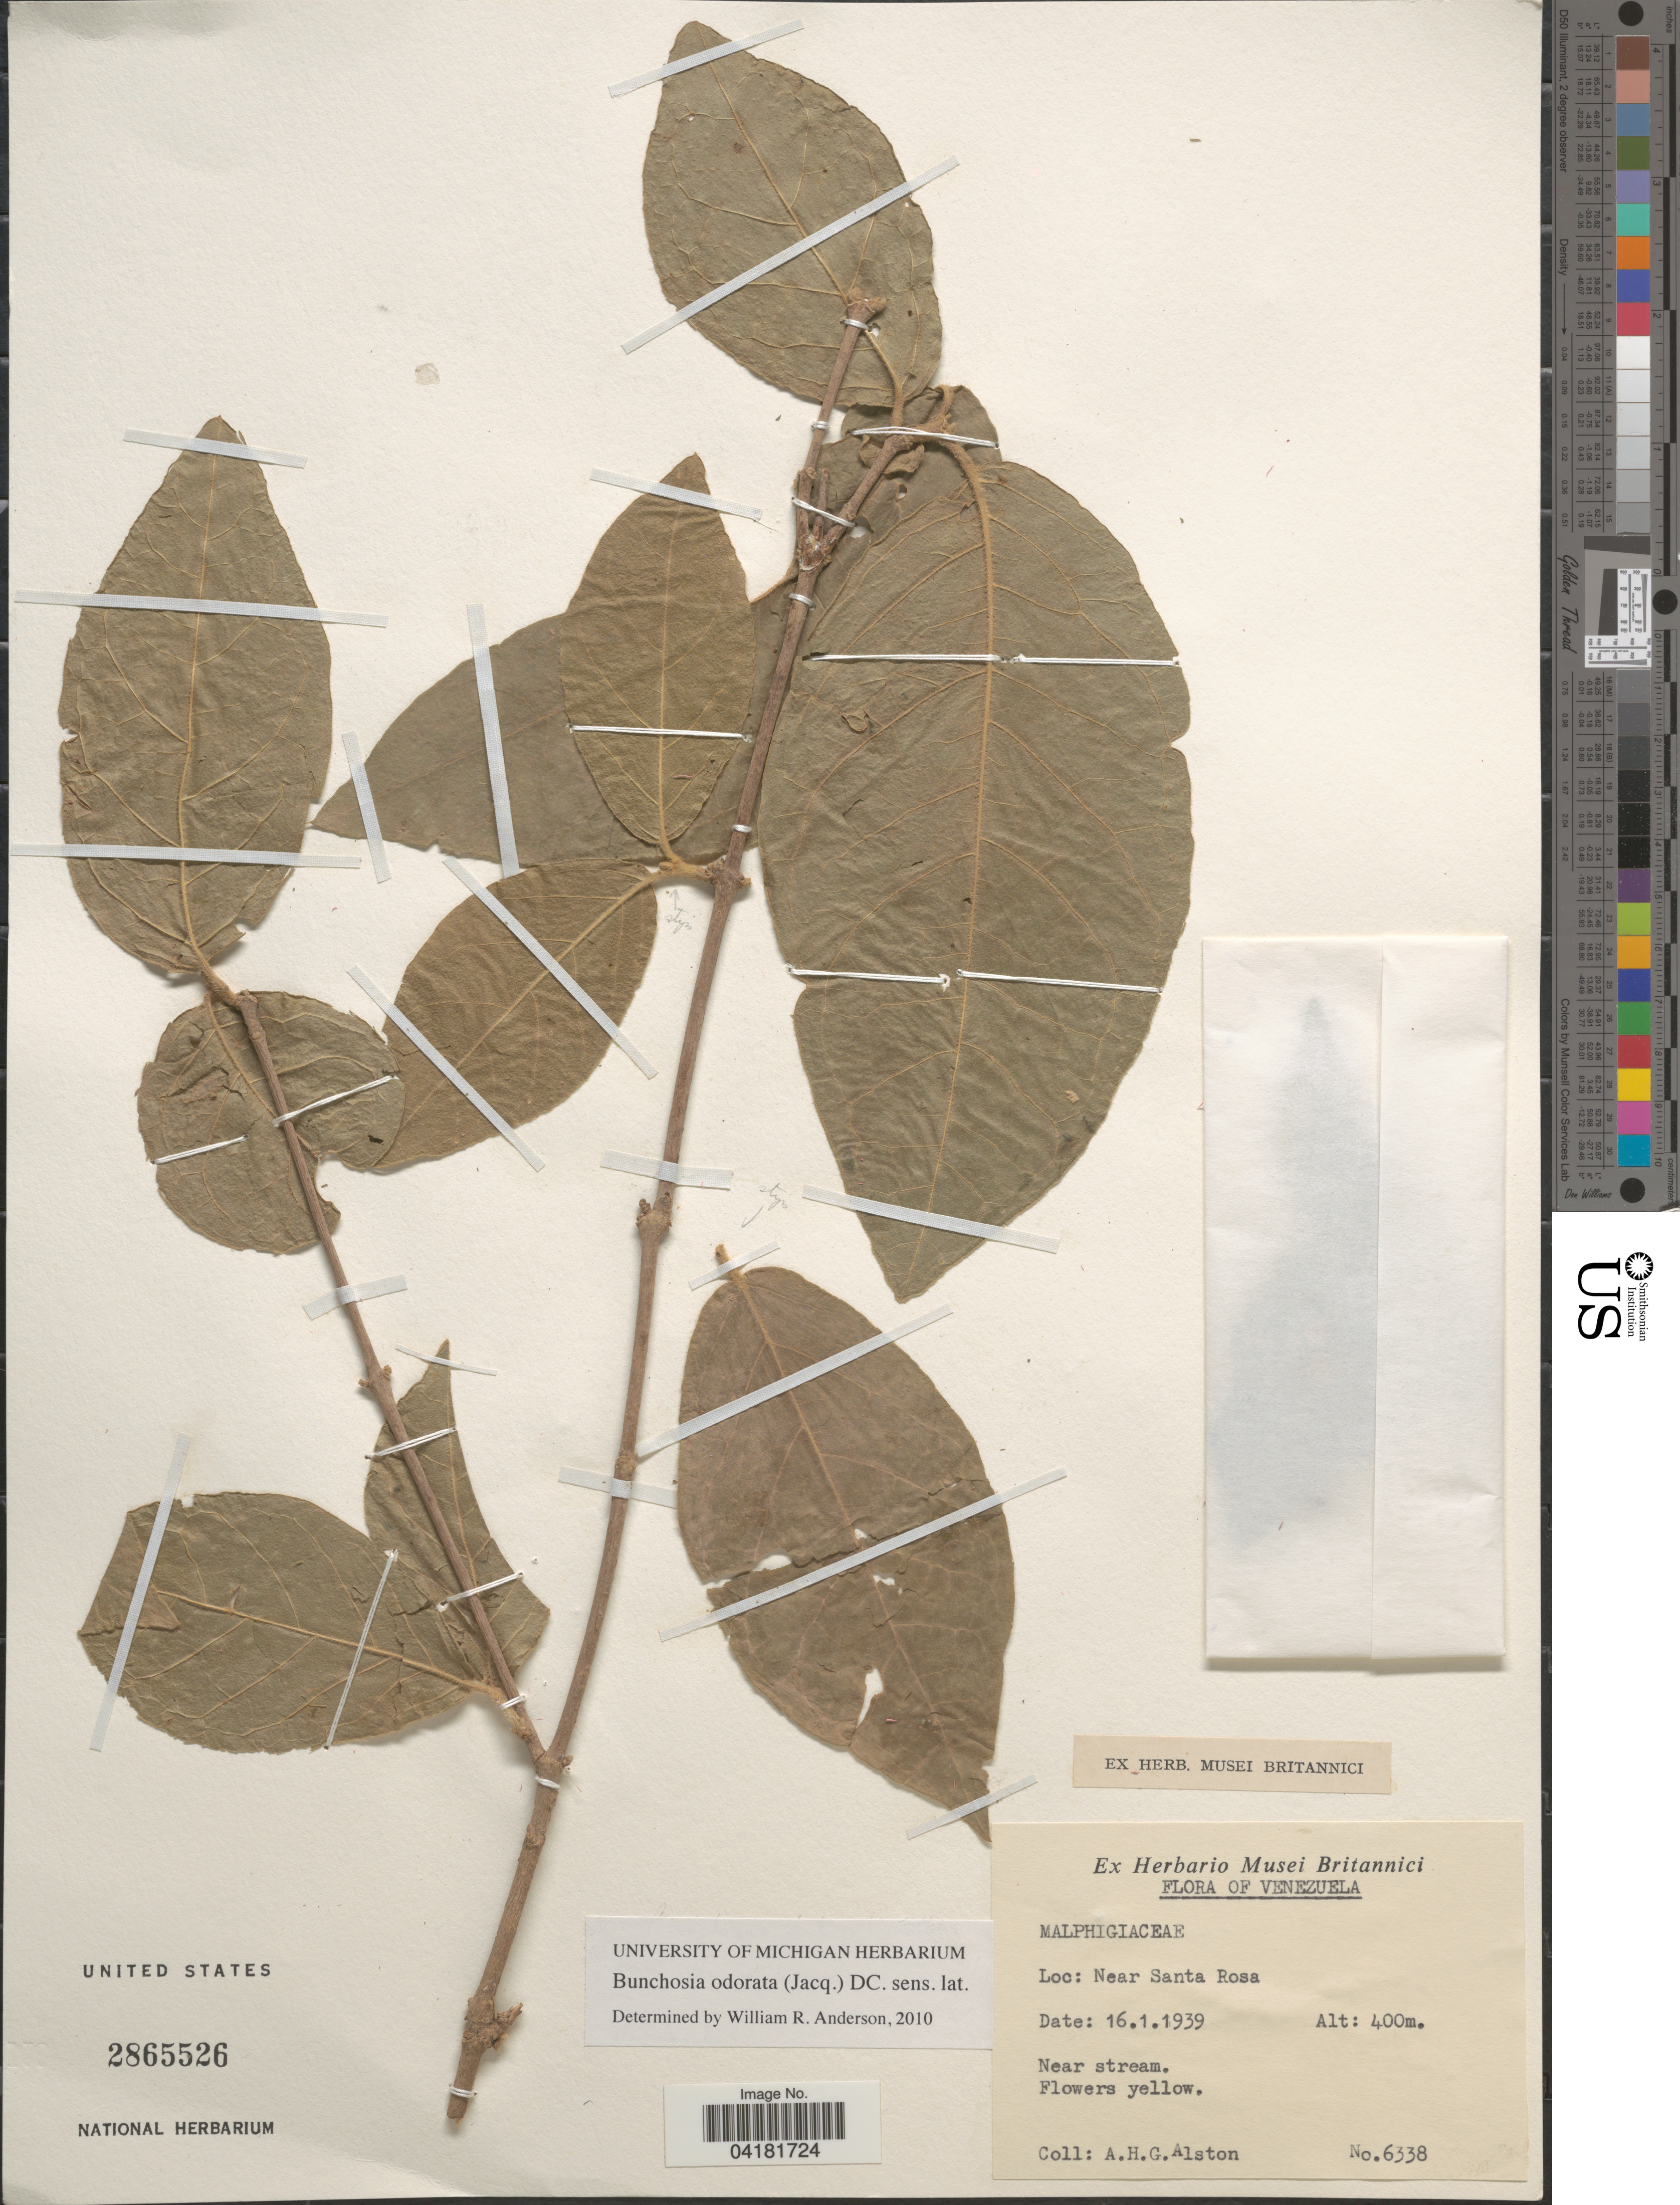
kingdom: Plantae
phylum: Tracheophyta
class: Magnoliopsida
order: Malpighiales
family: Malpighiaceae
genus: Bunchosia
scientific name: Bunchosia odorata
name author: (Jacq.) DC.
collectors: A. H. Alston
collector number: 6338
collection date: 1939-01-16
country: Venezuela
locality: Near Santa Rosa.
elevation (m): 400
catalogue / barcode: US 2865526